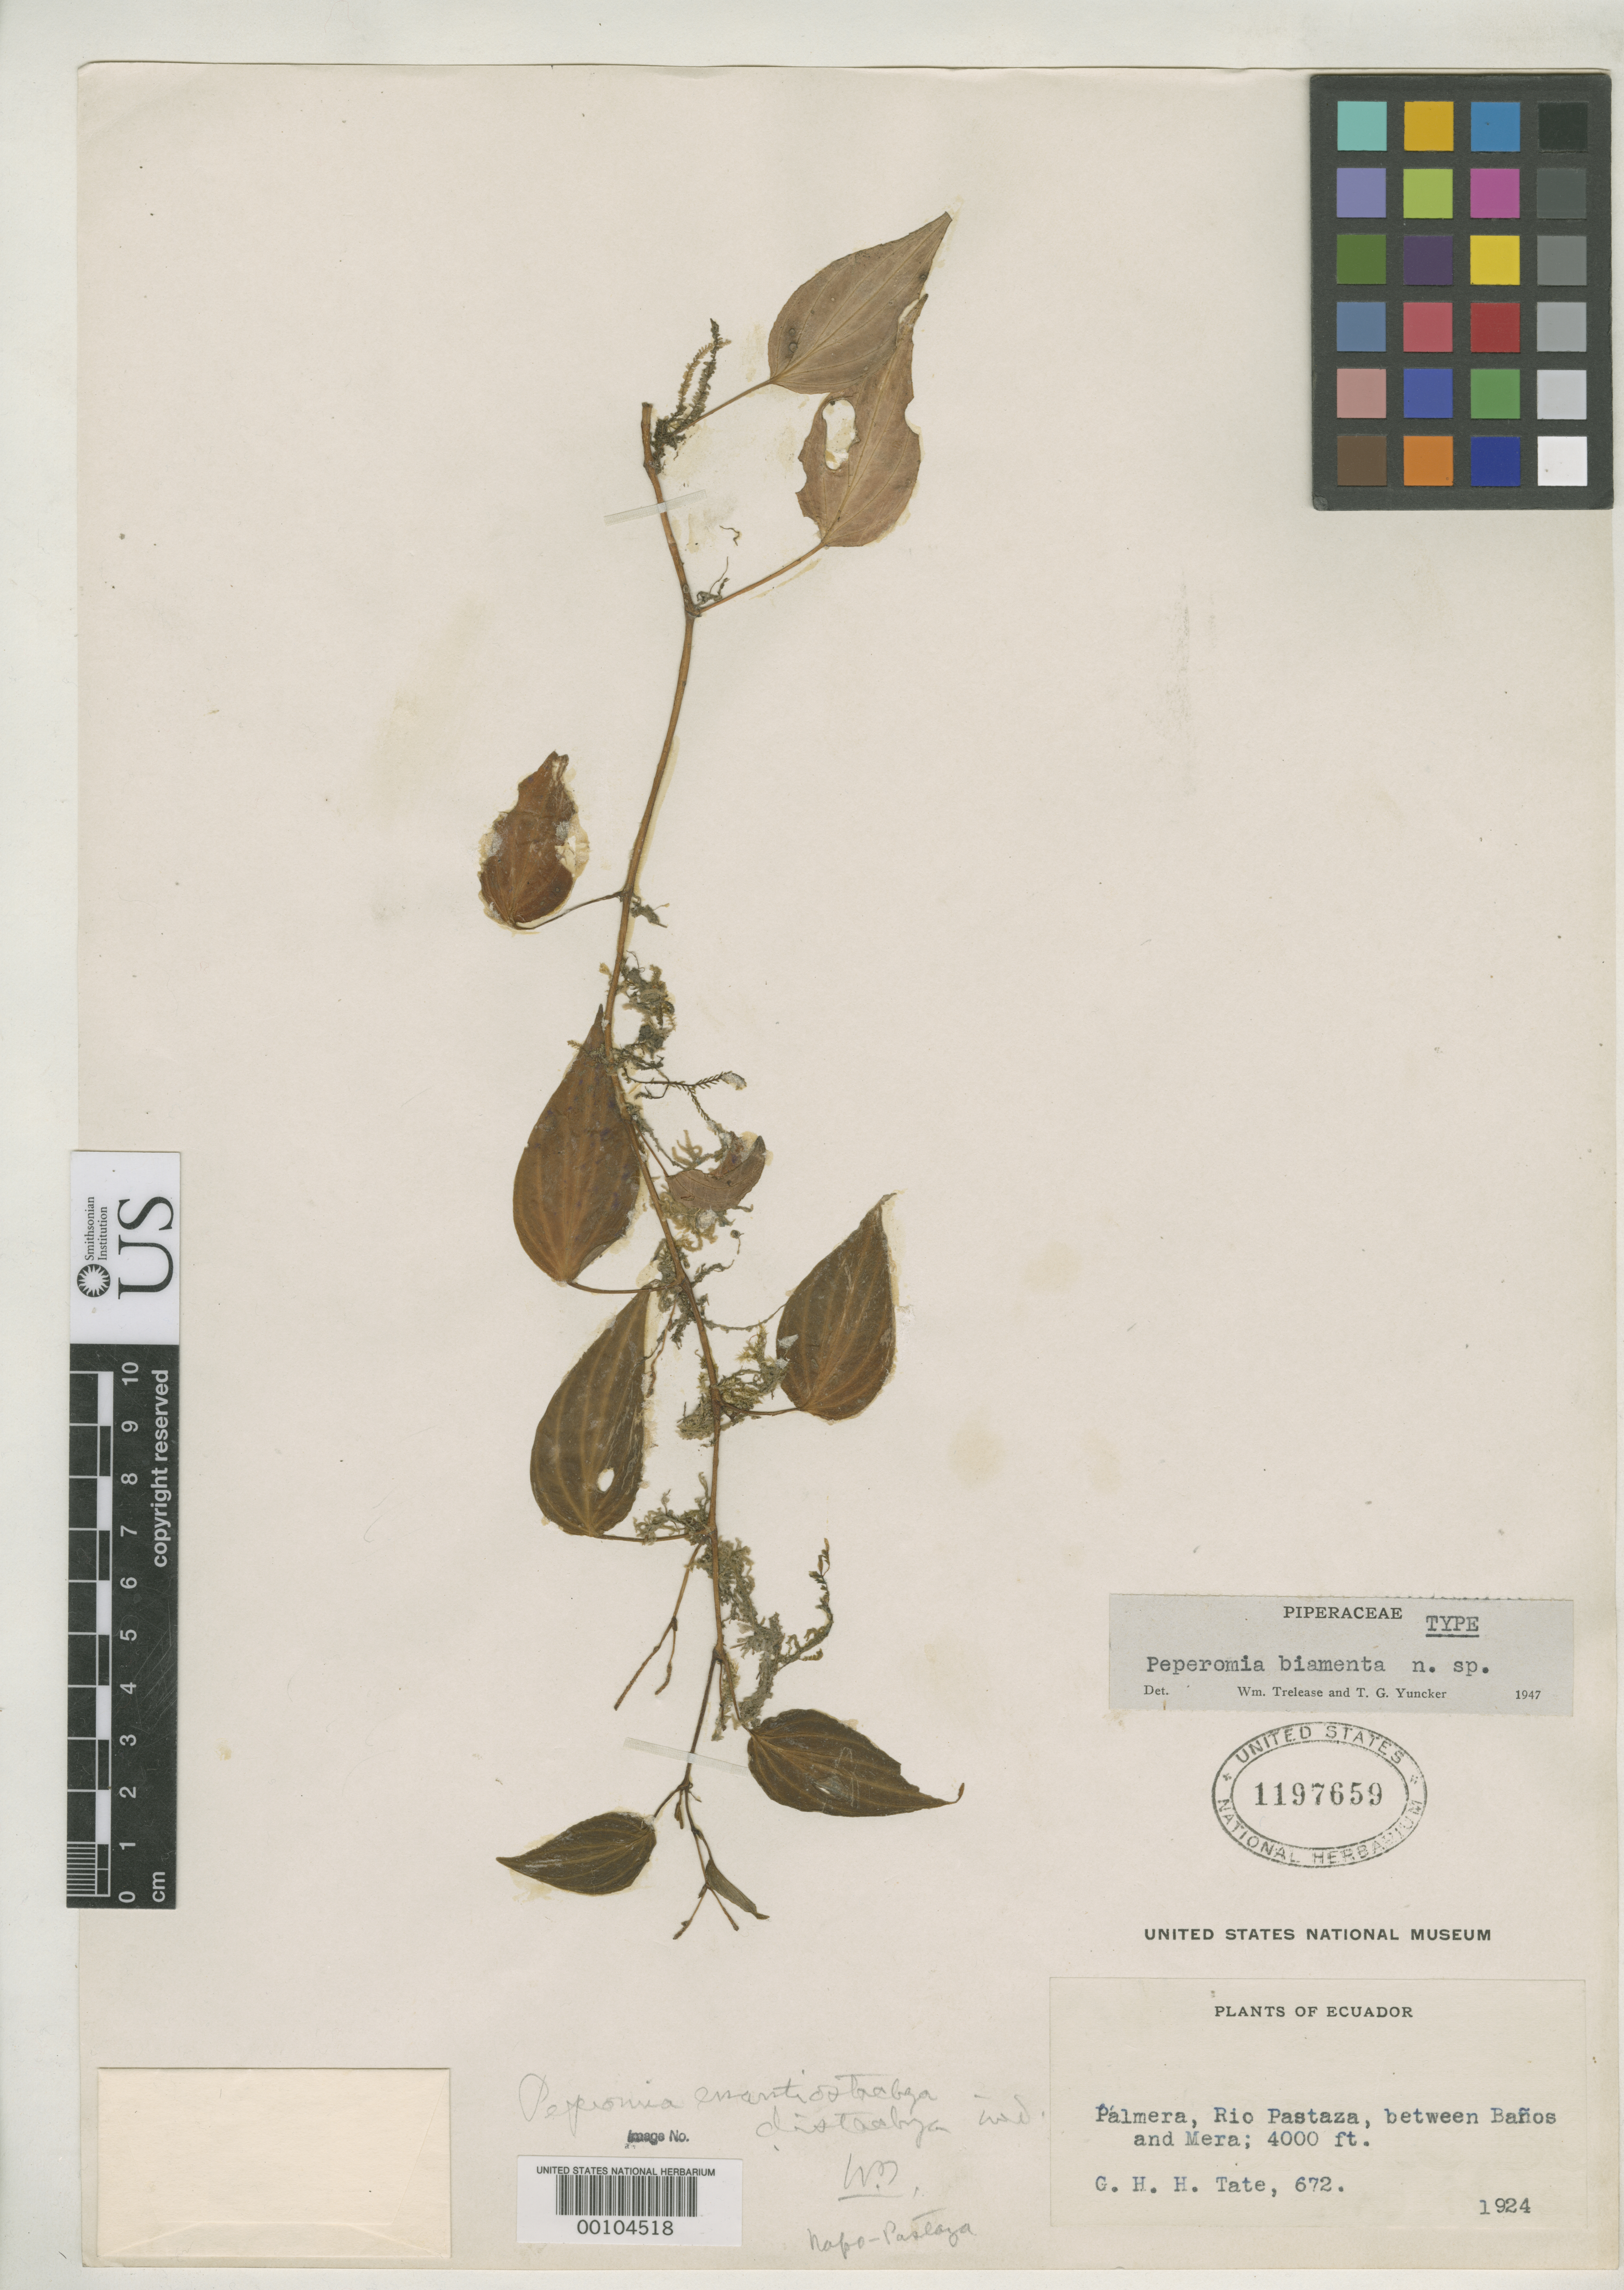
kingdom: Plantae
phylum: Tracheophyta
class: Magnoliopsida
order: Piperales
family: Piperaceae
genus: Peperomia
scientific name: Peperomia enantiostachya var. distachya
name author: Trel.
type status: Holotype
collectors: G. H. H.Tate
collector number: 672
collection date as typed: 1924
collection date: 1924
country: Ecuador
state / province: Tungurahua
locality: Palmera, Rio Pastaza, between Banos and Mera.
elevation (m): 1200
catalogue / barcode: US 1197659